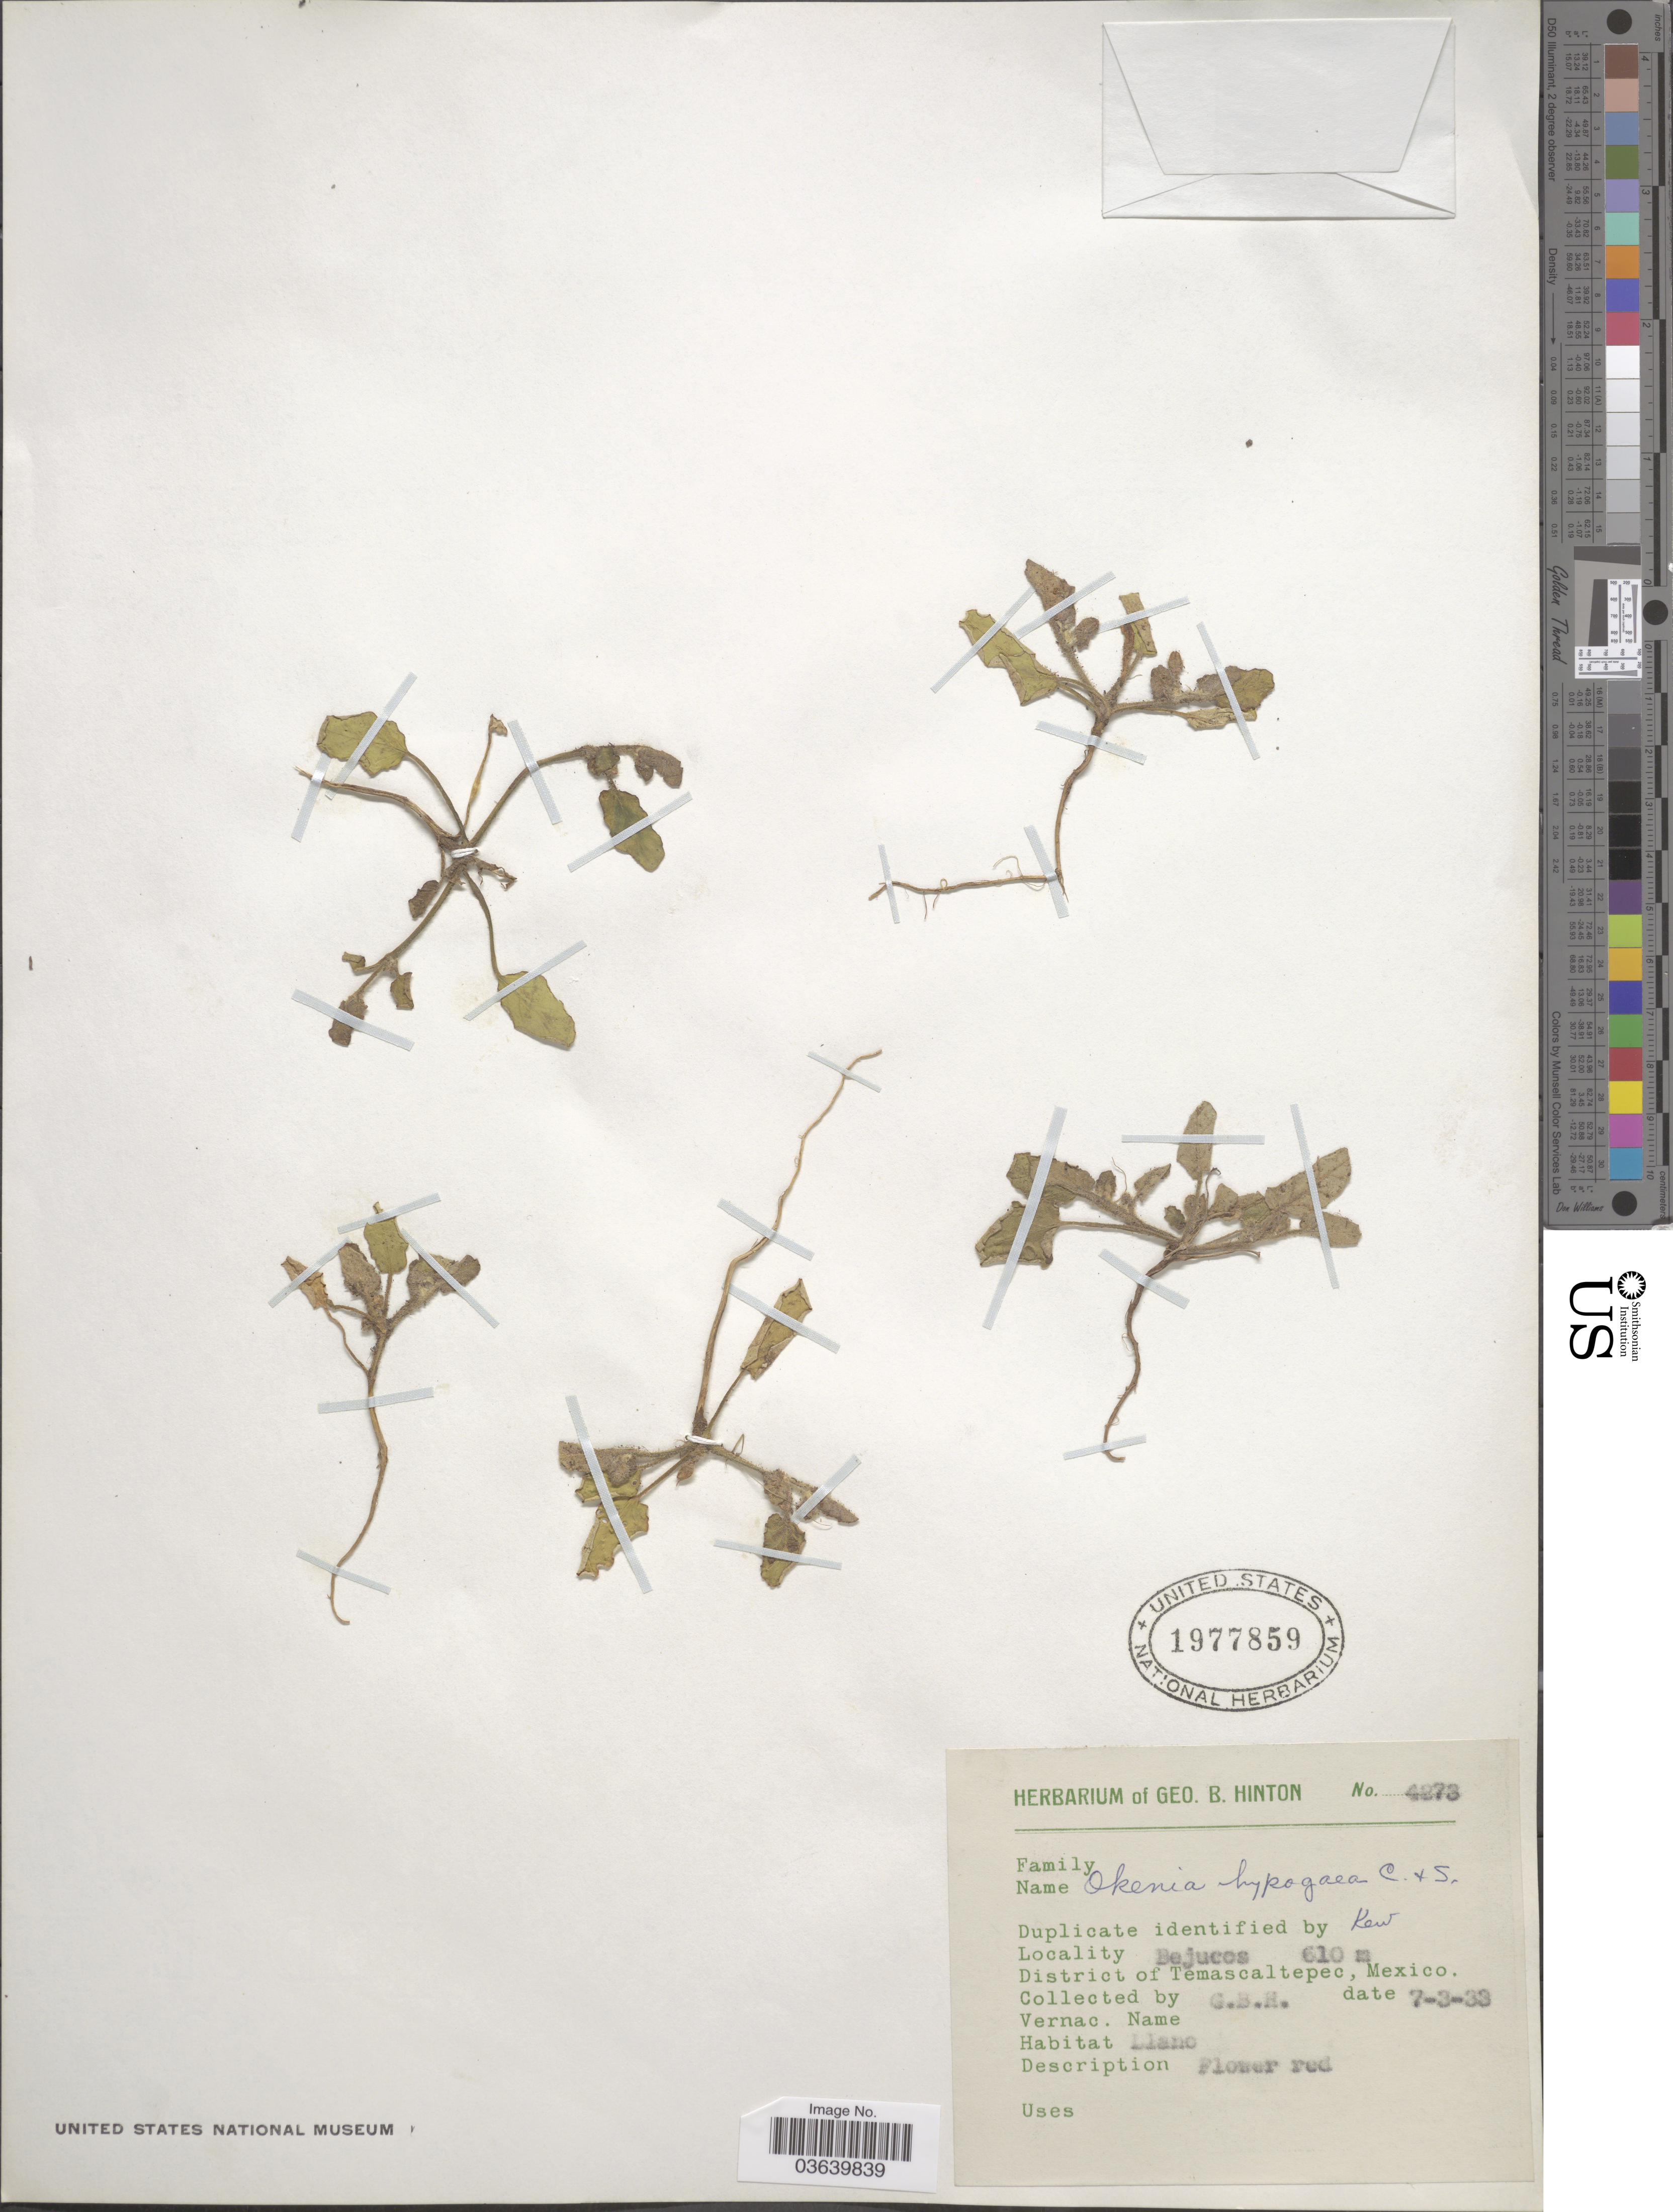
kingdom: Plantae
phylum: Tracheophyta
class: Magnoliopsida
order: Caryophyllales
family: Nyctaginaceae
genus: Okenia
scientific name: Okenia hypogaea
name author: Schltdl. & Cham.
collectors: G. B. Hinton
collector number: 4273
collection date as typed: Transcribed d/m/y: 7/3/33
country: Mexico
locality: Bejucos. District of Temascaltepec.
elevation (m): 610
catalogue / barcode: US 1977859